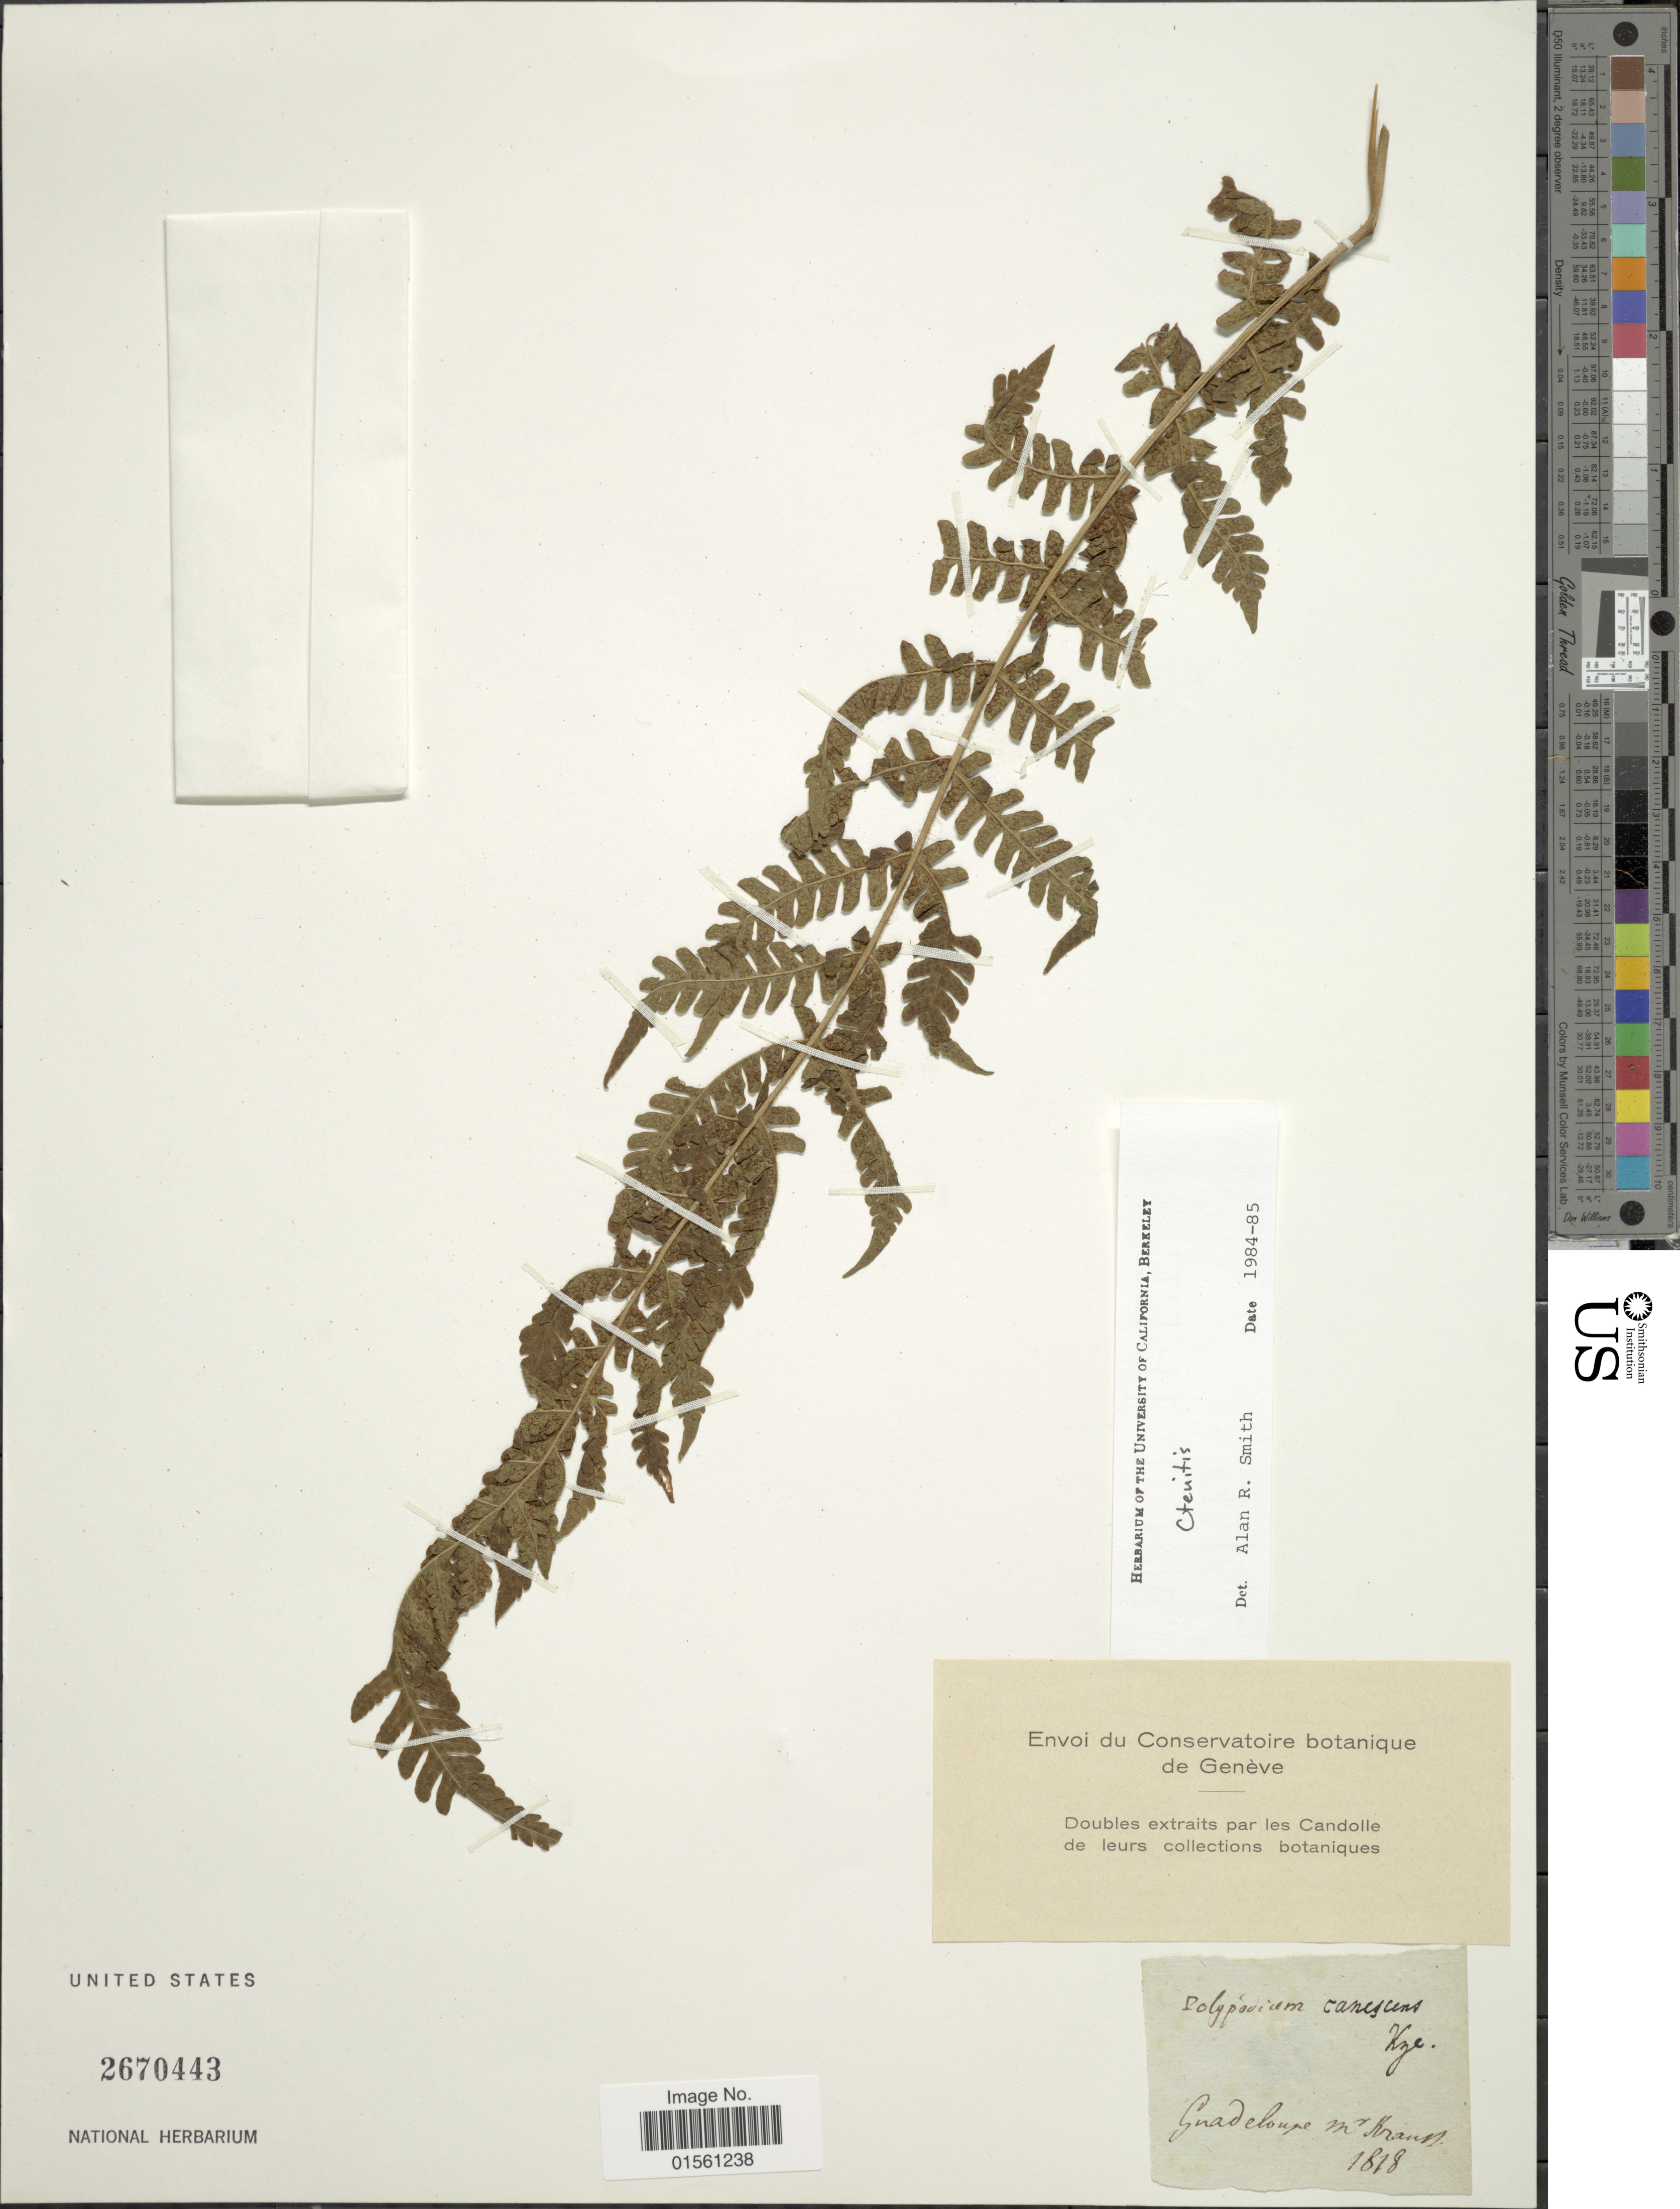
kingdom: Plantae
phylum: Tracheophyta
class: Polypodiopsida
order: Polypodiales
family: Dryopteridaceae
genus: Megalastrum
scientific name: Megalastrum subincisum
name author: (Willd.) A.R. Sm. & R.C. Moran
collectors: Krauss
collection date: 1818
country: Guadeloupe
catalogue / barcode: US 2670443